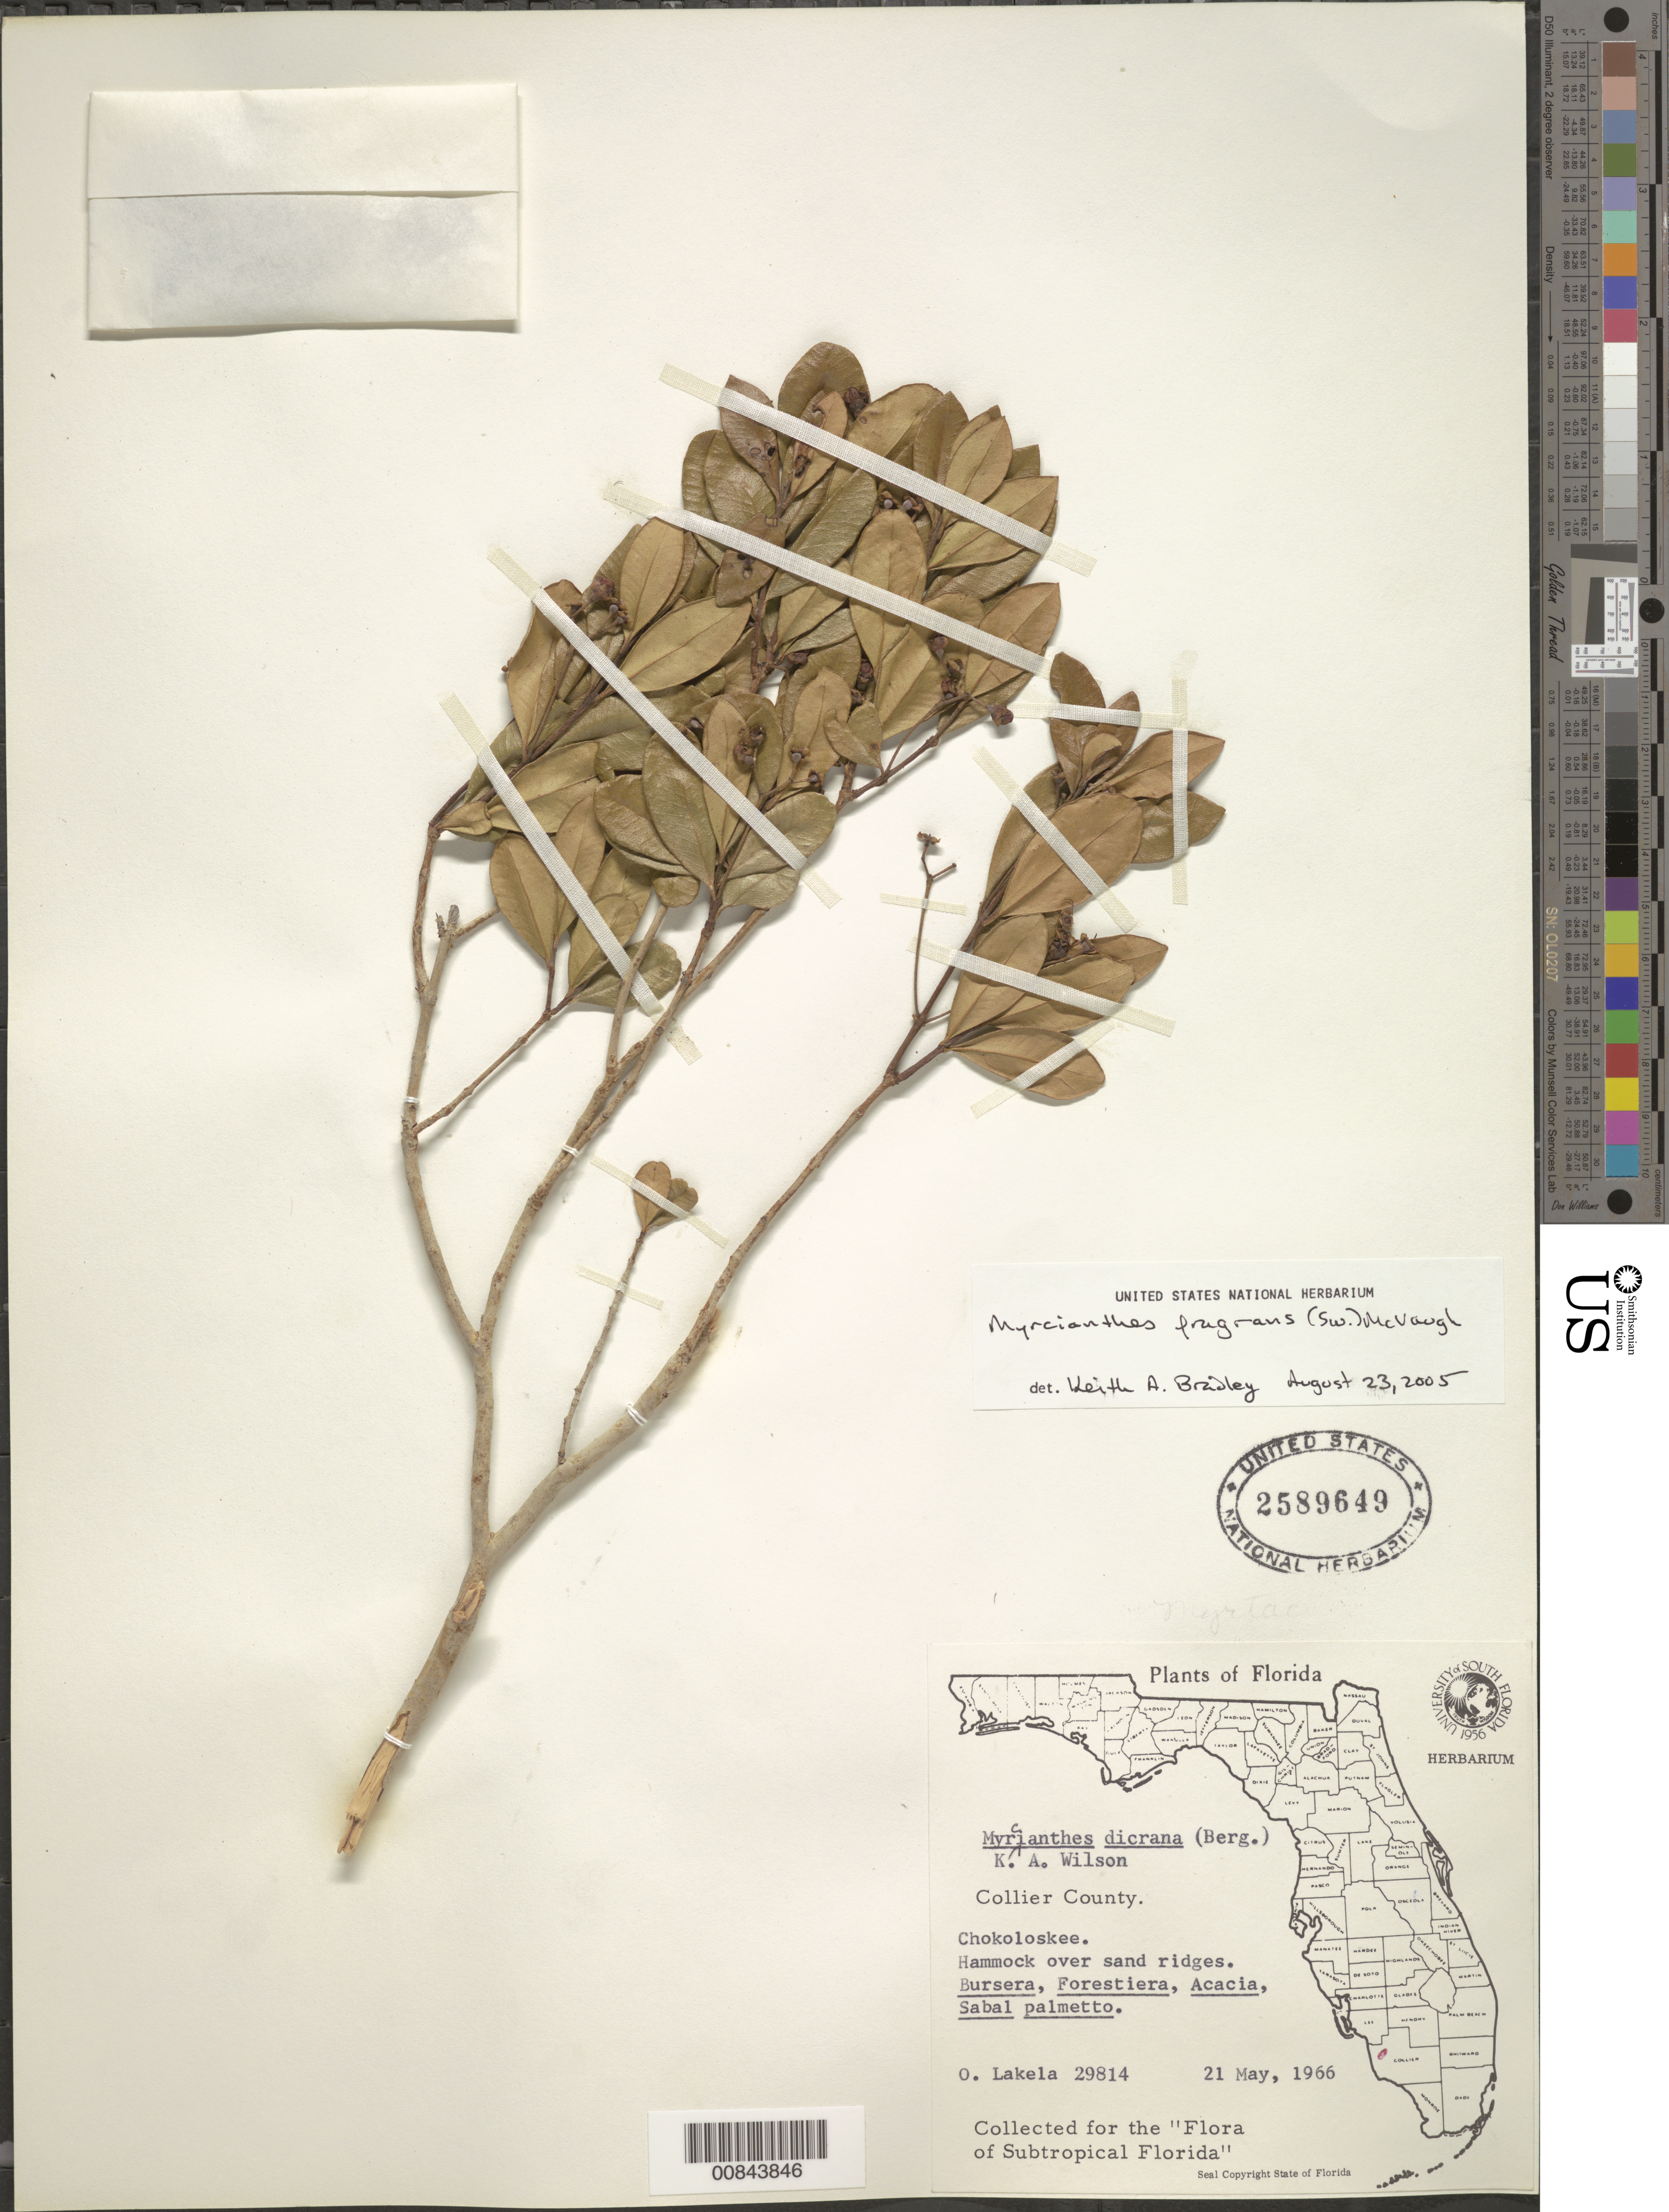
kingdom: Plantae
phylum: Tracheophyta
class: Magnoliopsida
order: Myrtales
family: Myrtaceae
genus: Myrcianthes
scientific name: Myrcianthes fragrans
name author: (Sw.) McVaugh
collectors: O. K. Lakela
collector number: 29814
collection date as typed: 21 May 1966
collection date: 1966-05-21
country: United States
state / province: Florida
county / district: Collier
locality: Chokoloskee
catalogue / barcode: US 2589649